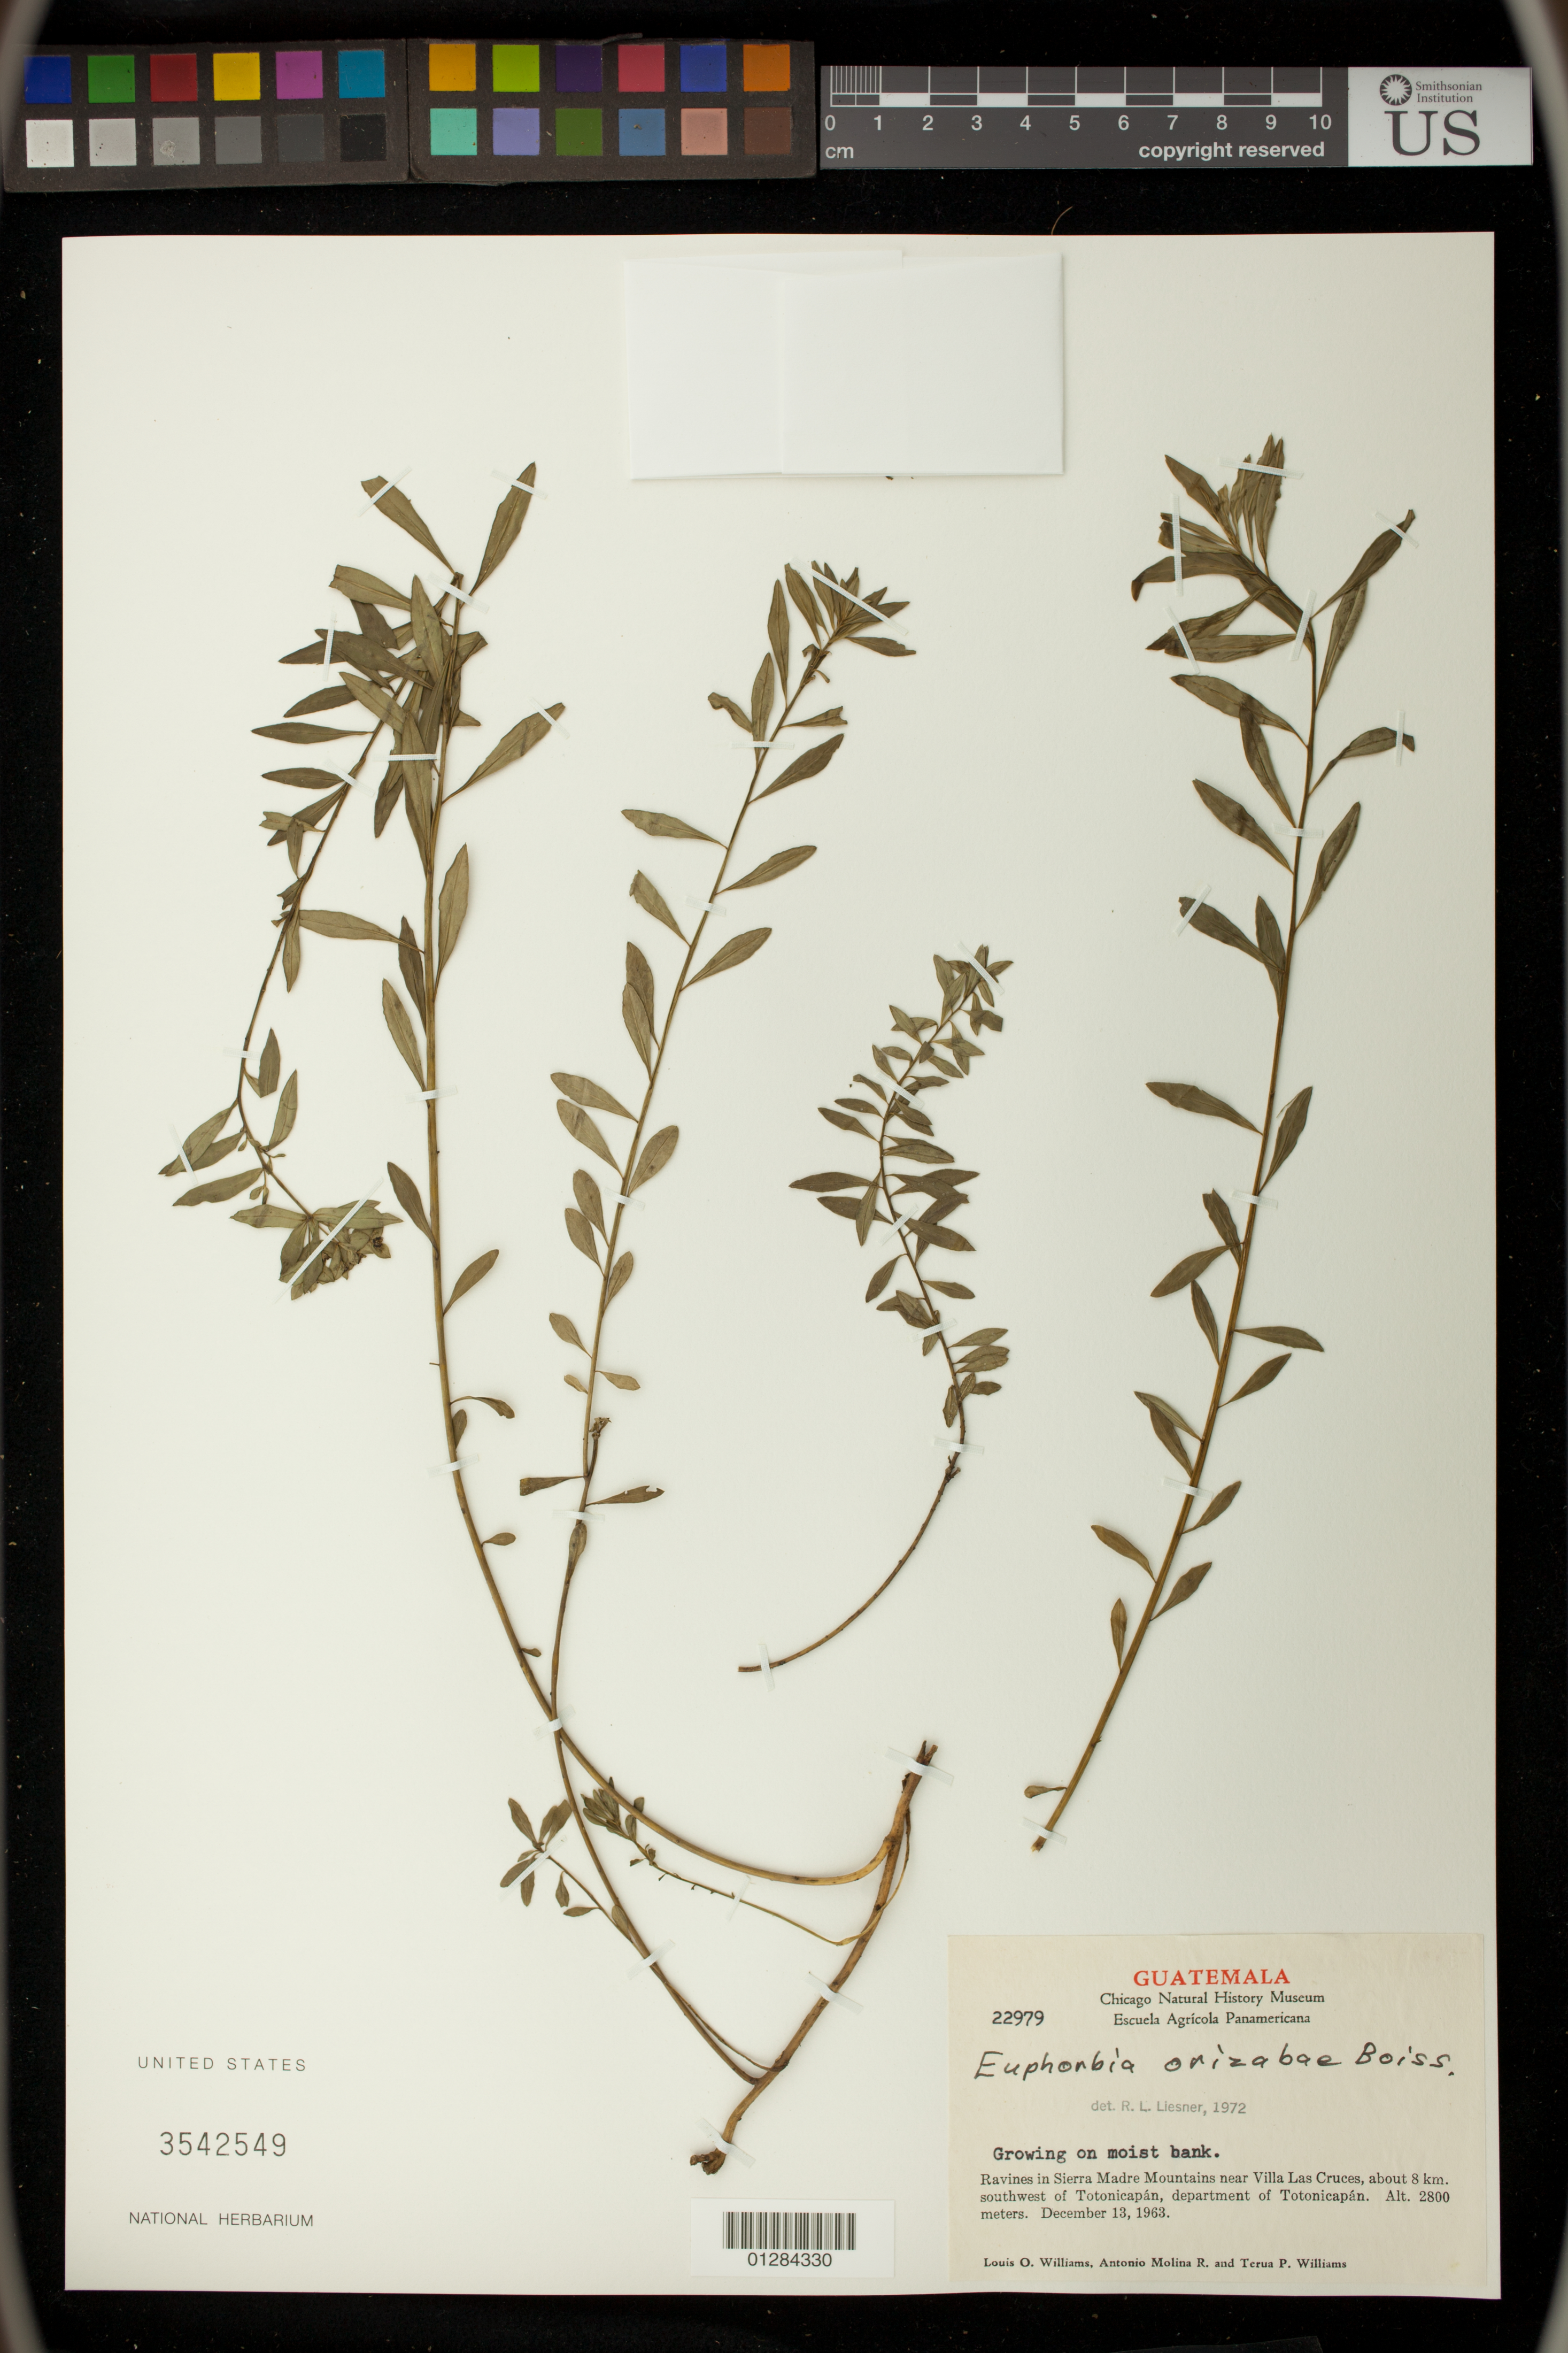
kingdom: Plantae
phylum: Tracheophyta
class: Magnoliopsida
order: Malpighiales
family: Euphorbiaceae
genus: Euphorbia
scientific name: Euphorbia orizabae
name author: Boiss.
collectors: L. O. Williams, A. Molina R. & T. P. Williams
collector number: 22979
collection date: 1963-12-13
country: Guatemala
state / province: Totonicapán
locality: Sierra Madre Mountains near Villa Las Cruces, about 8 km. southwest of Totonicapan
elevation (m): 2800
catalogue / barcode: US 3542549